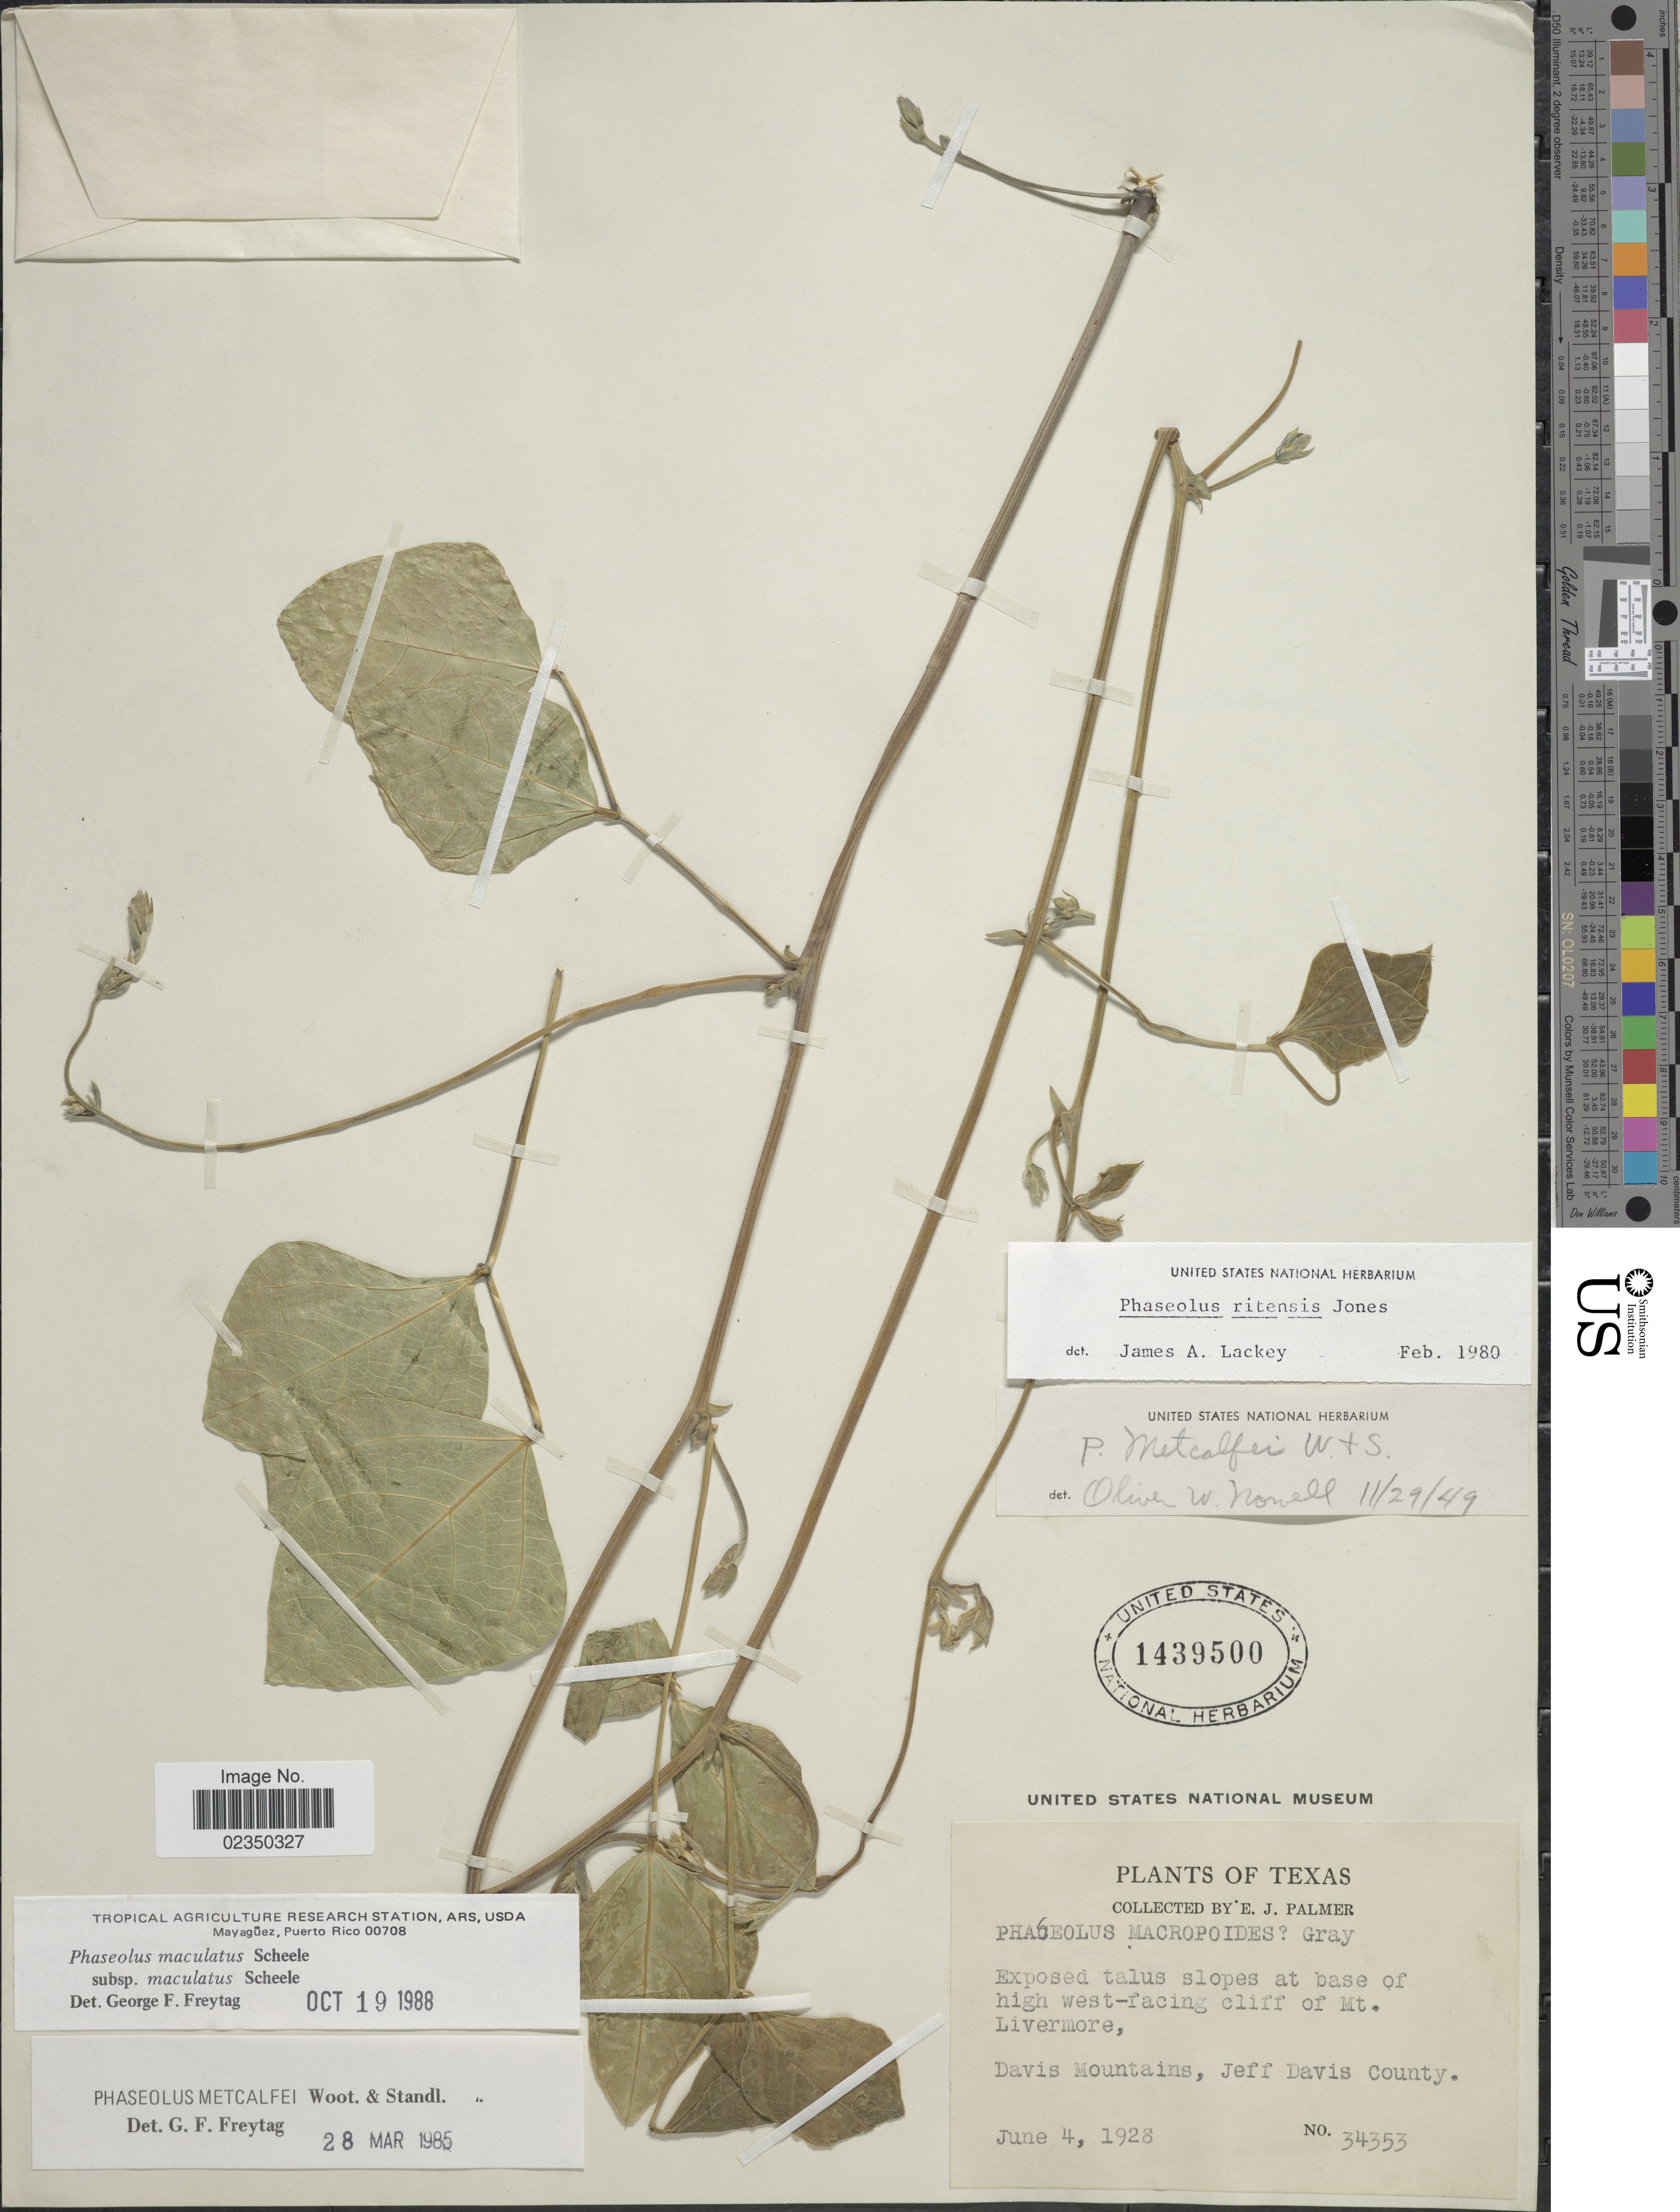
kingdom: Plantae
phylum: Tracheophyta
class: Magnoliopsida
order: Fabales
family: Fabaceae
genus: Phaseolus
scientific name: Phaseolus maculatus subsp. maculatus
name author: Scheele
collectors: E. J. Palmer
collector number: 34353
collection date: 1928-06-04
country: United States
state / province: Texas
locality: Base of high west-facing cliff of Mt. Livermore, Davis Mountains, Jeff Davis County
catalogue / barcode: US 1439500